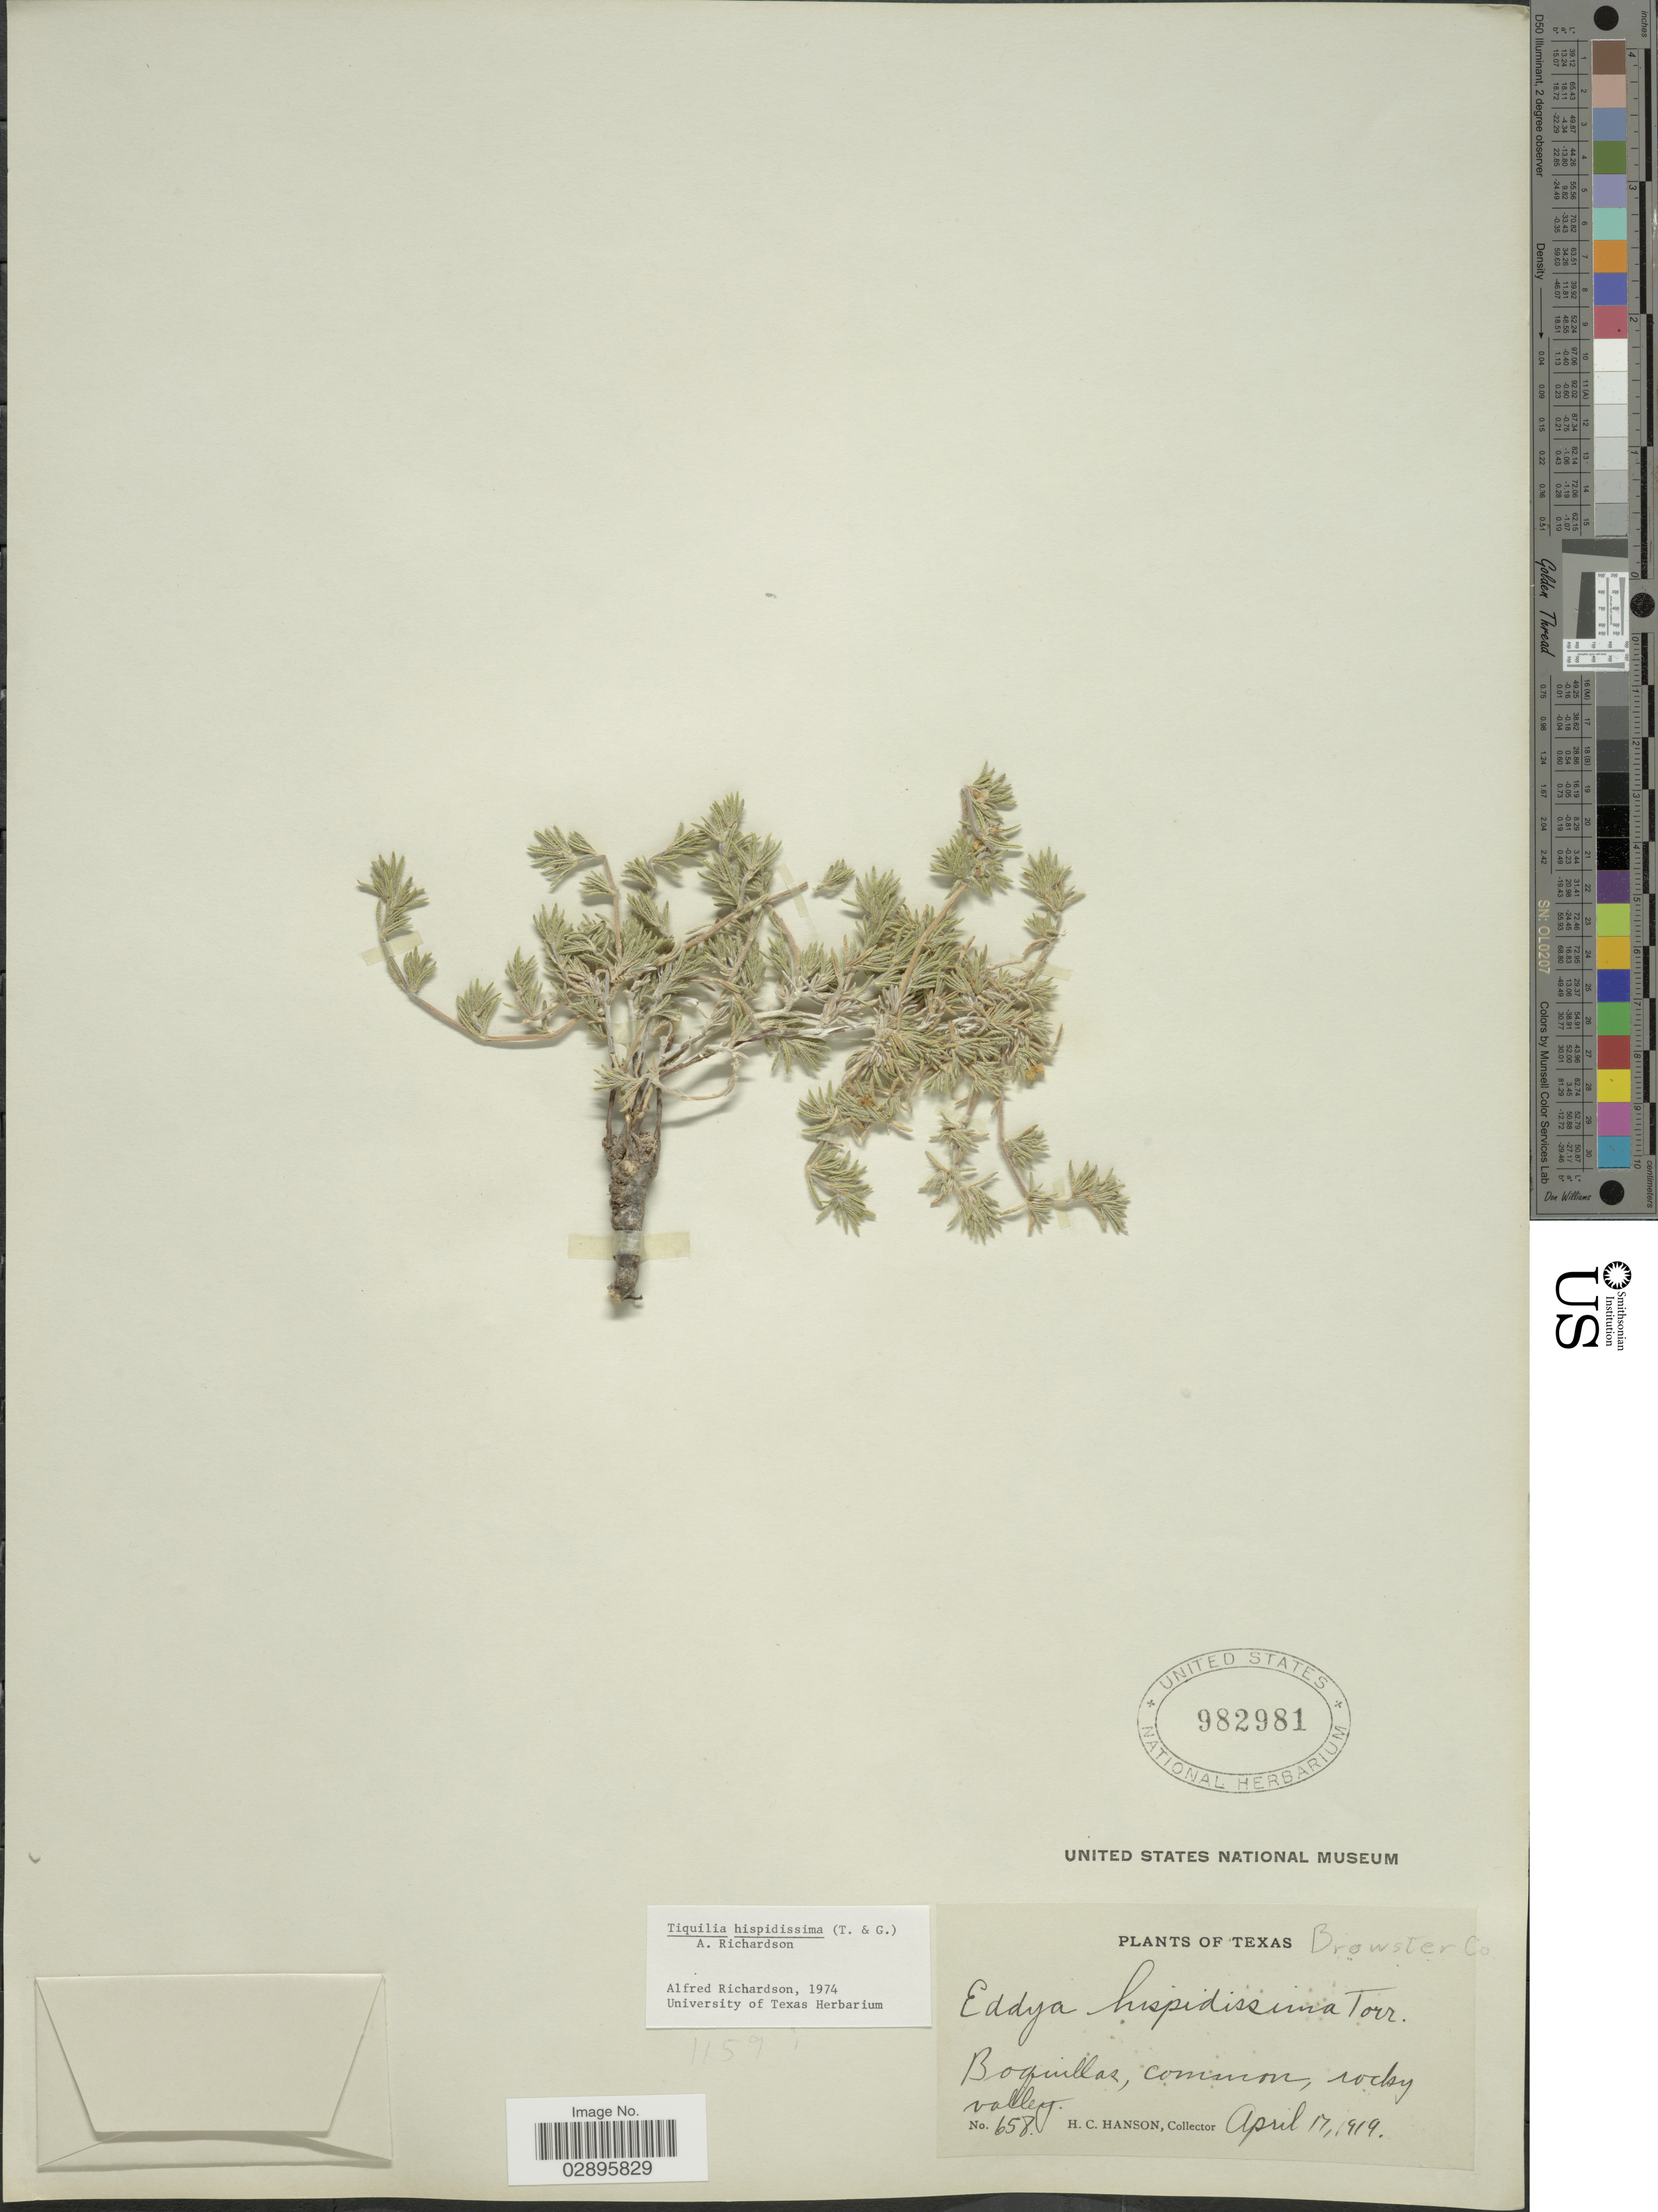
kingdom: Plantae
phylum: Tracheophyta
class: Magnoliopsida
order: Boraginales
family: Ehretiaceae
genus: Tiquilia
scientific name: Tiquilia hispidissima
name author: (Torr. & A. Gray) A.T. Richardson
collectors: H. Hanson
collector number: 658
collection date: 1919-04-17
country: United States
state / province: Texas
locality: Brewster Co., Boquillas, common, rocky valley.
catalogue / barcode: US 982981